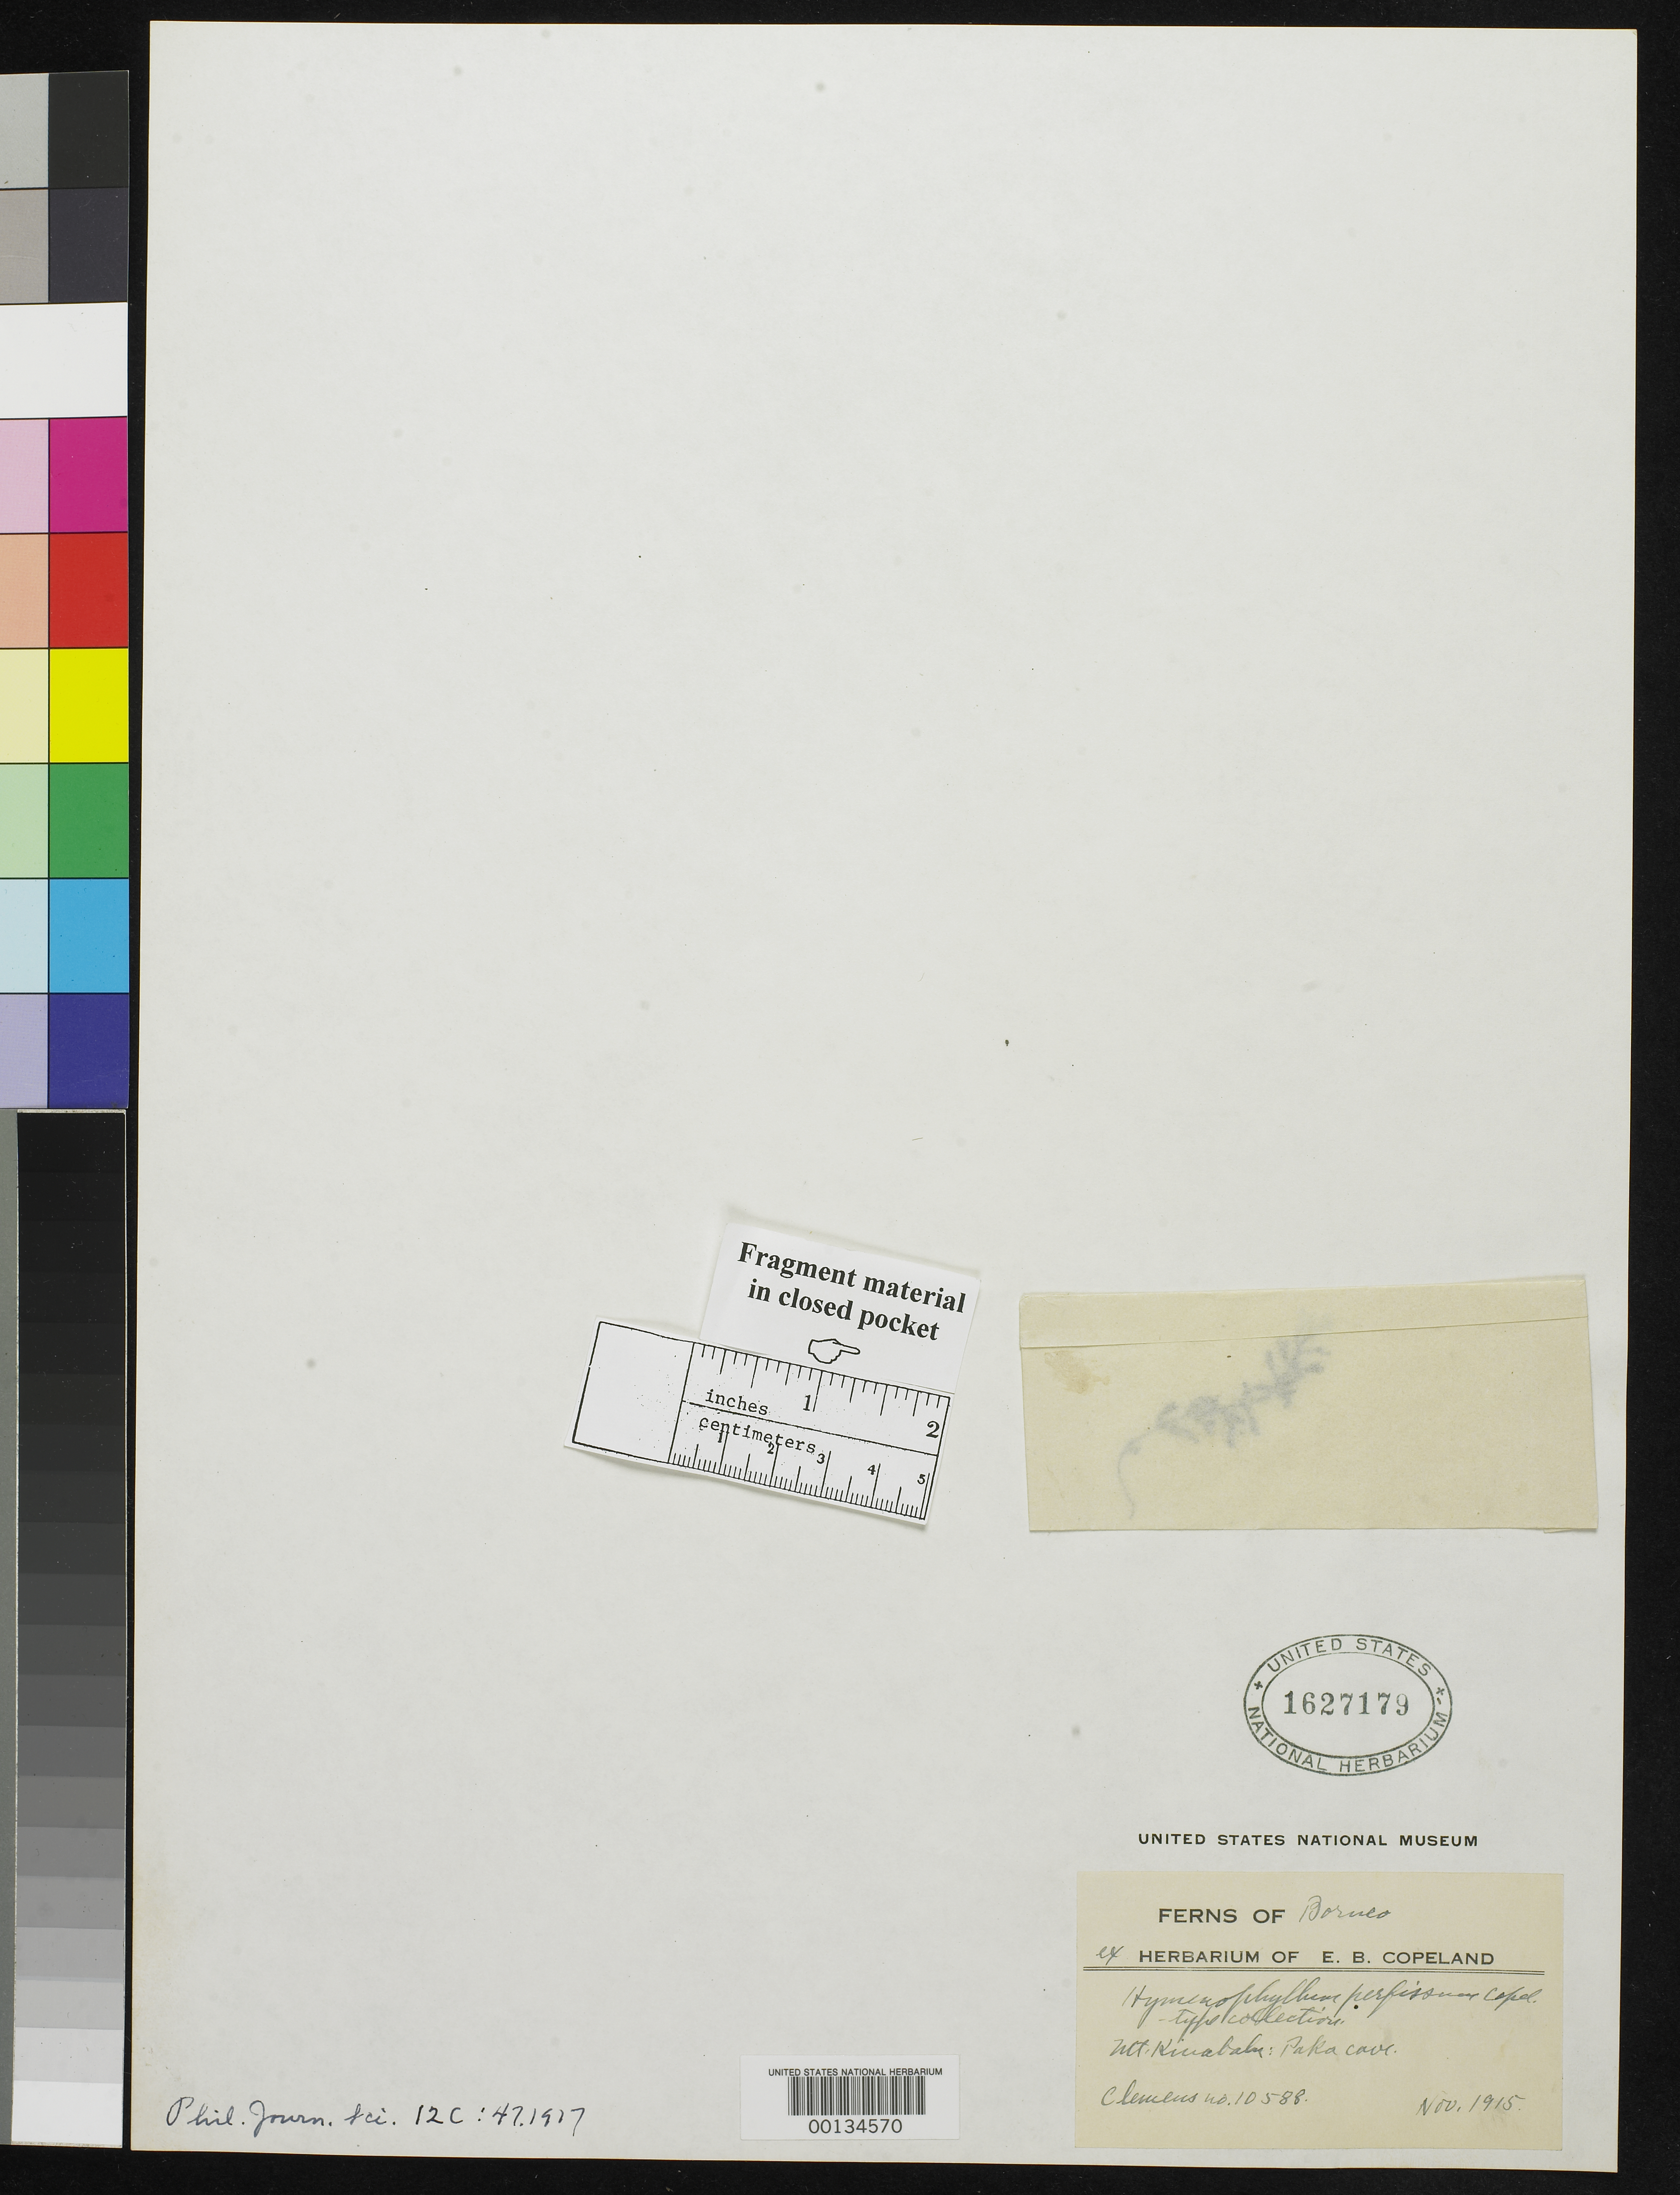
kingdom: Plantae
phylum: Tracheophyta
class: Polypodiopsida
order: Hymenophyllales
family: Hymenophyllaceae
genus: Hymenophyllum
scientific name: Hymenophyllum perfissum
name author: Copel.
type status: Isotype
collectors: -. Clemens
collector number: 10588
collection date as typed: Nov 1915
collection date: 1915-11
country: Malaysia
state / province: Sabah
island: Borneo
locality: Mt. Kinabalu.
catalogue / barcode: US 1627179